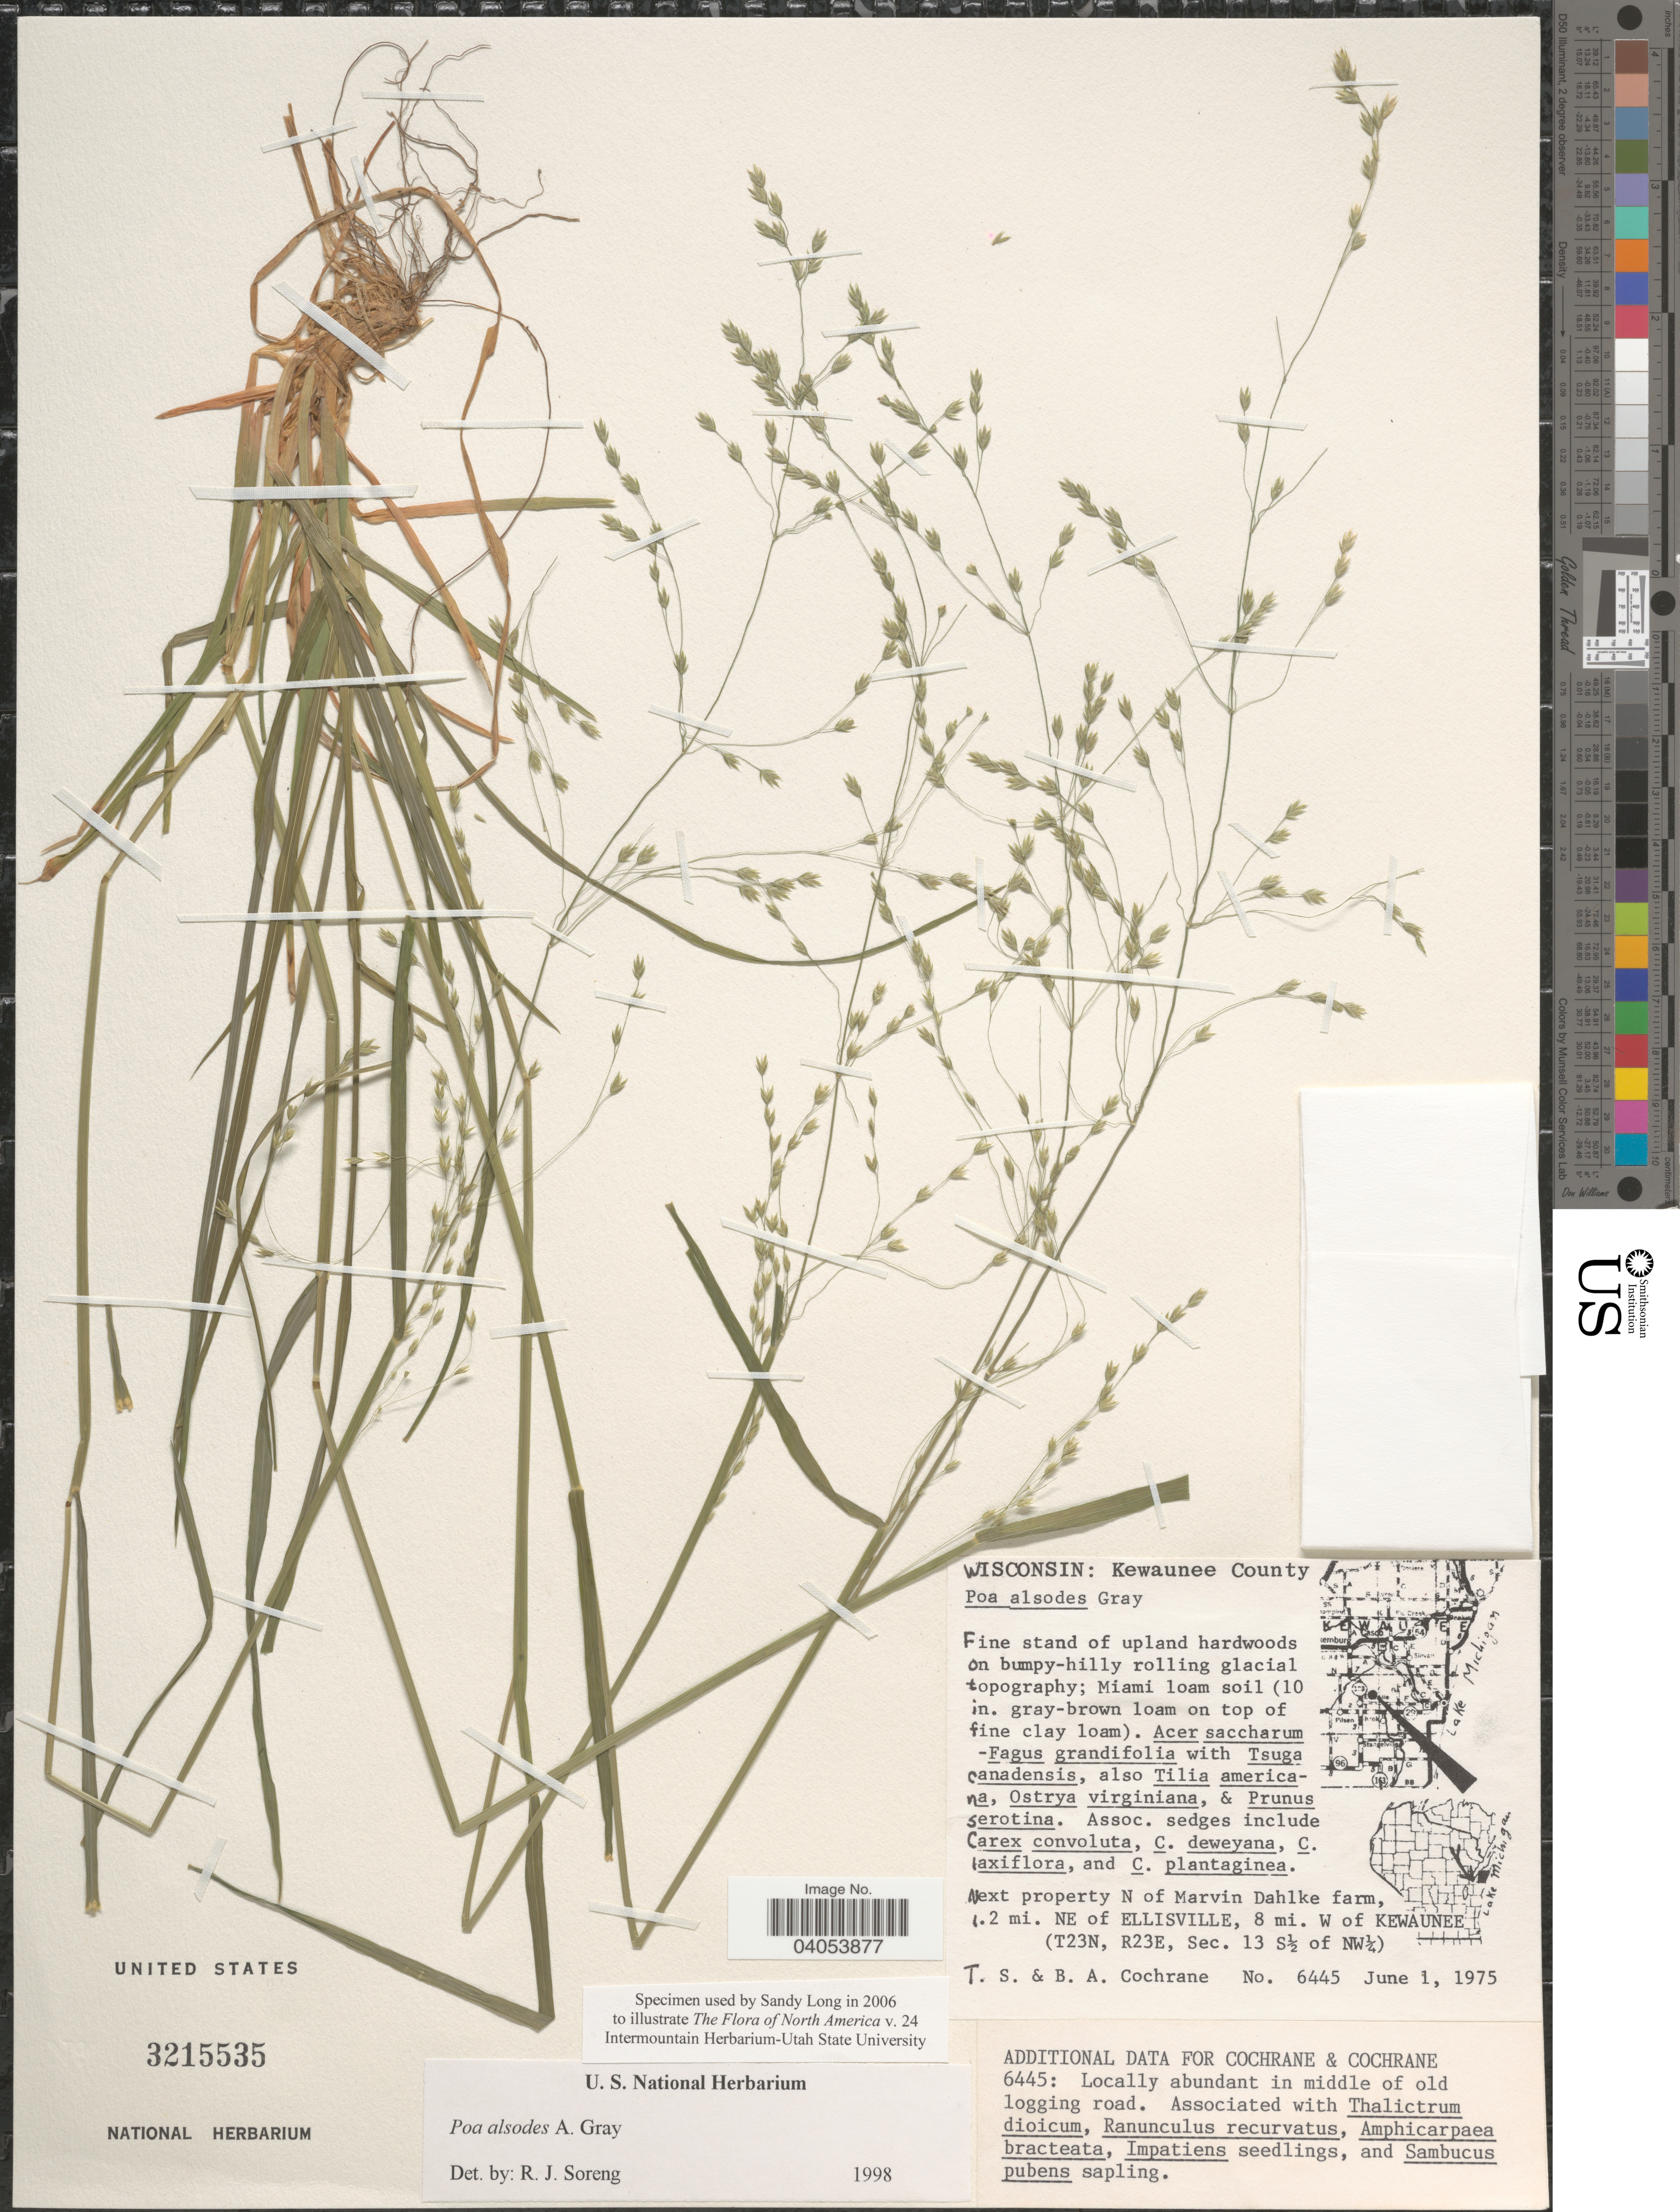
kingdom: Plantae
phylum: Tracheophyta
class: Liliopsida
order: Poales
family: Poaceae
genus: Poa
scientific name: Poa alsodes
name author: A. Gray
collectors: T. S. Cochrane & B. Cochrane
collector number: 6445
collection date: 1975-06-01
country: United States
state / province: Wisconsin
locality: Kewaunee County. N of Marvin Dahlke farm, 1.2 mi. NE of Ellisville, 8 mi. W of Kewaunee, (T23N, R23E, Sec. 13 S½ of NW¼).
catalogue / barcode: US 3215535